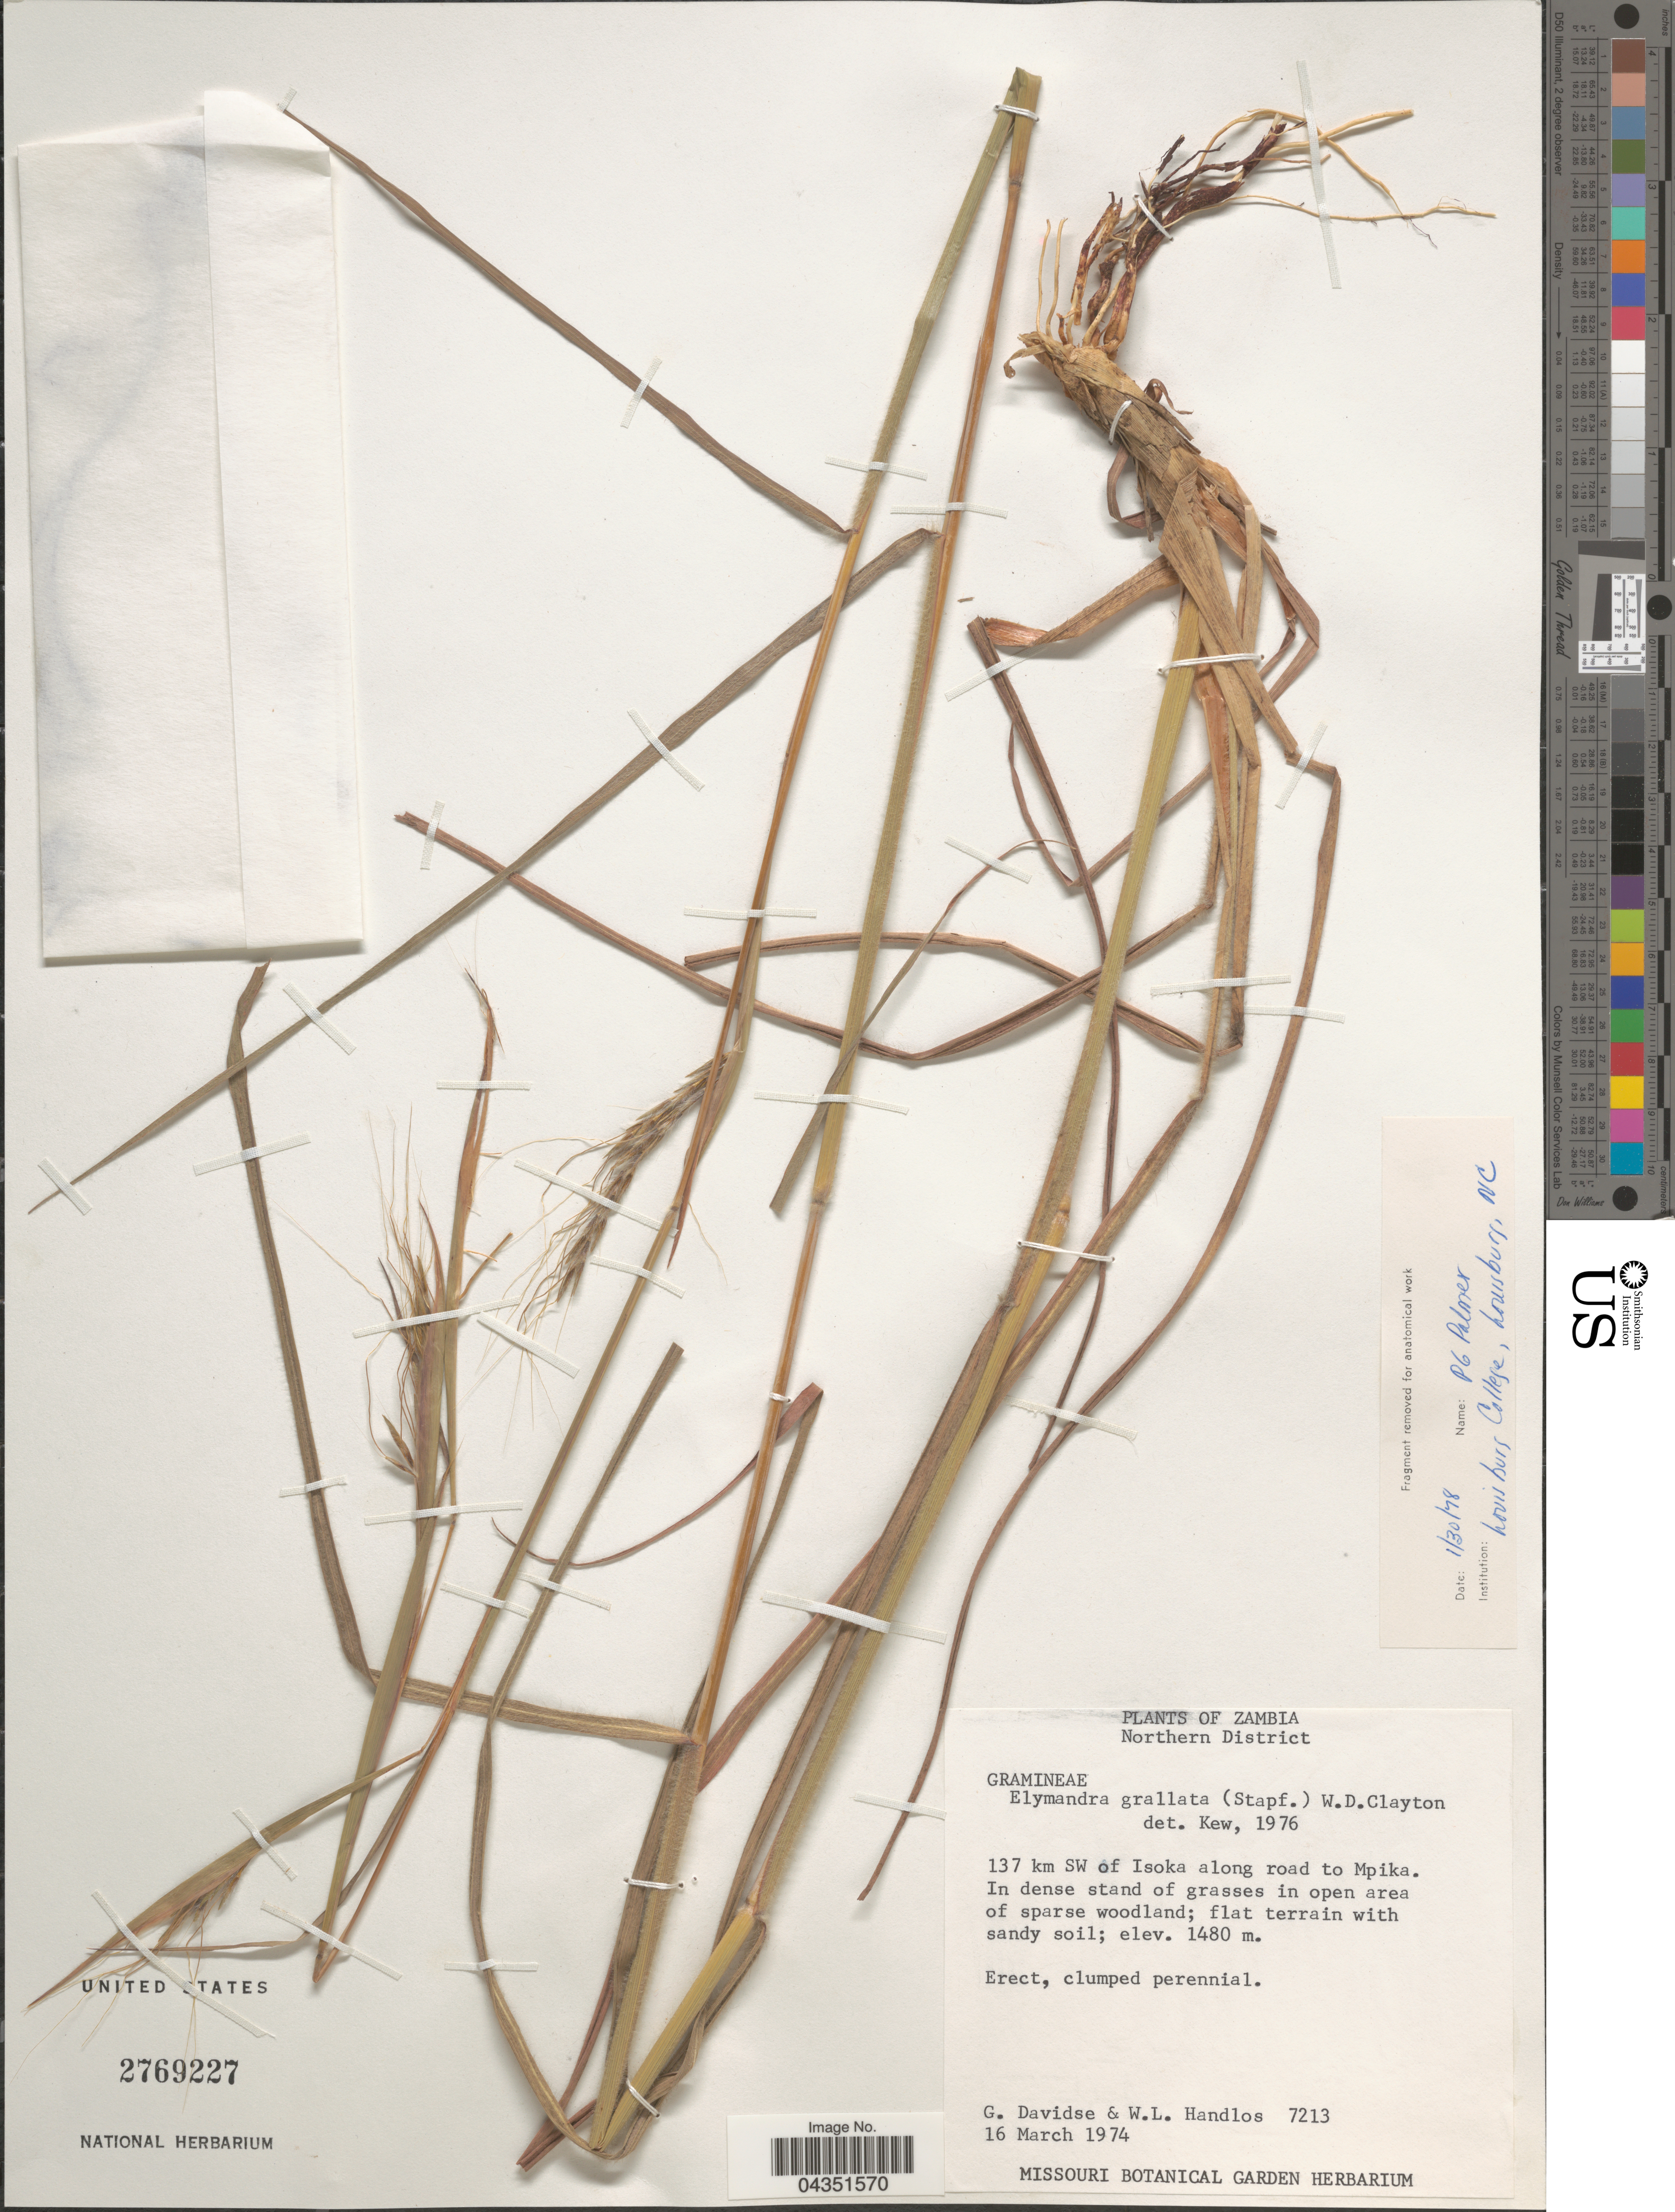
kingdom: Plantae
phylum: Tracheophyta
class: Liliopsida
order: Poales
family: Poaceae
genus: Elymandra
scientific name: Elymandra grallata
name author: (Stapf) Clayton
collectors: G. Davidse & W. L. Handlos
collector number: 7213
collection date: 1974-03-16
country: Zambia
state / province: Northern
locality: Northern District. 137 km SW of Isoka along road to Mpika.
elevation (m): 1480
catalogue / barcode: US 2769227